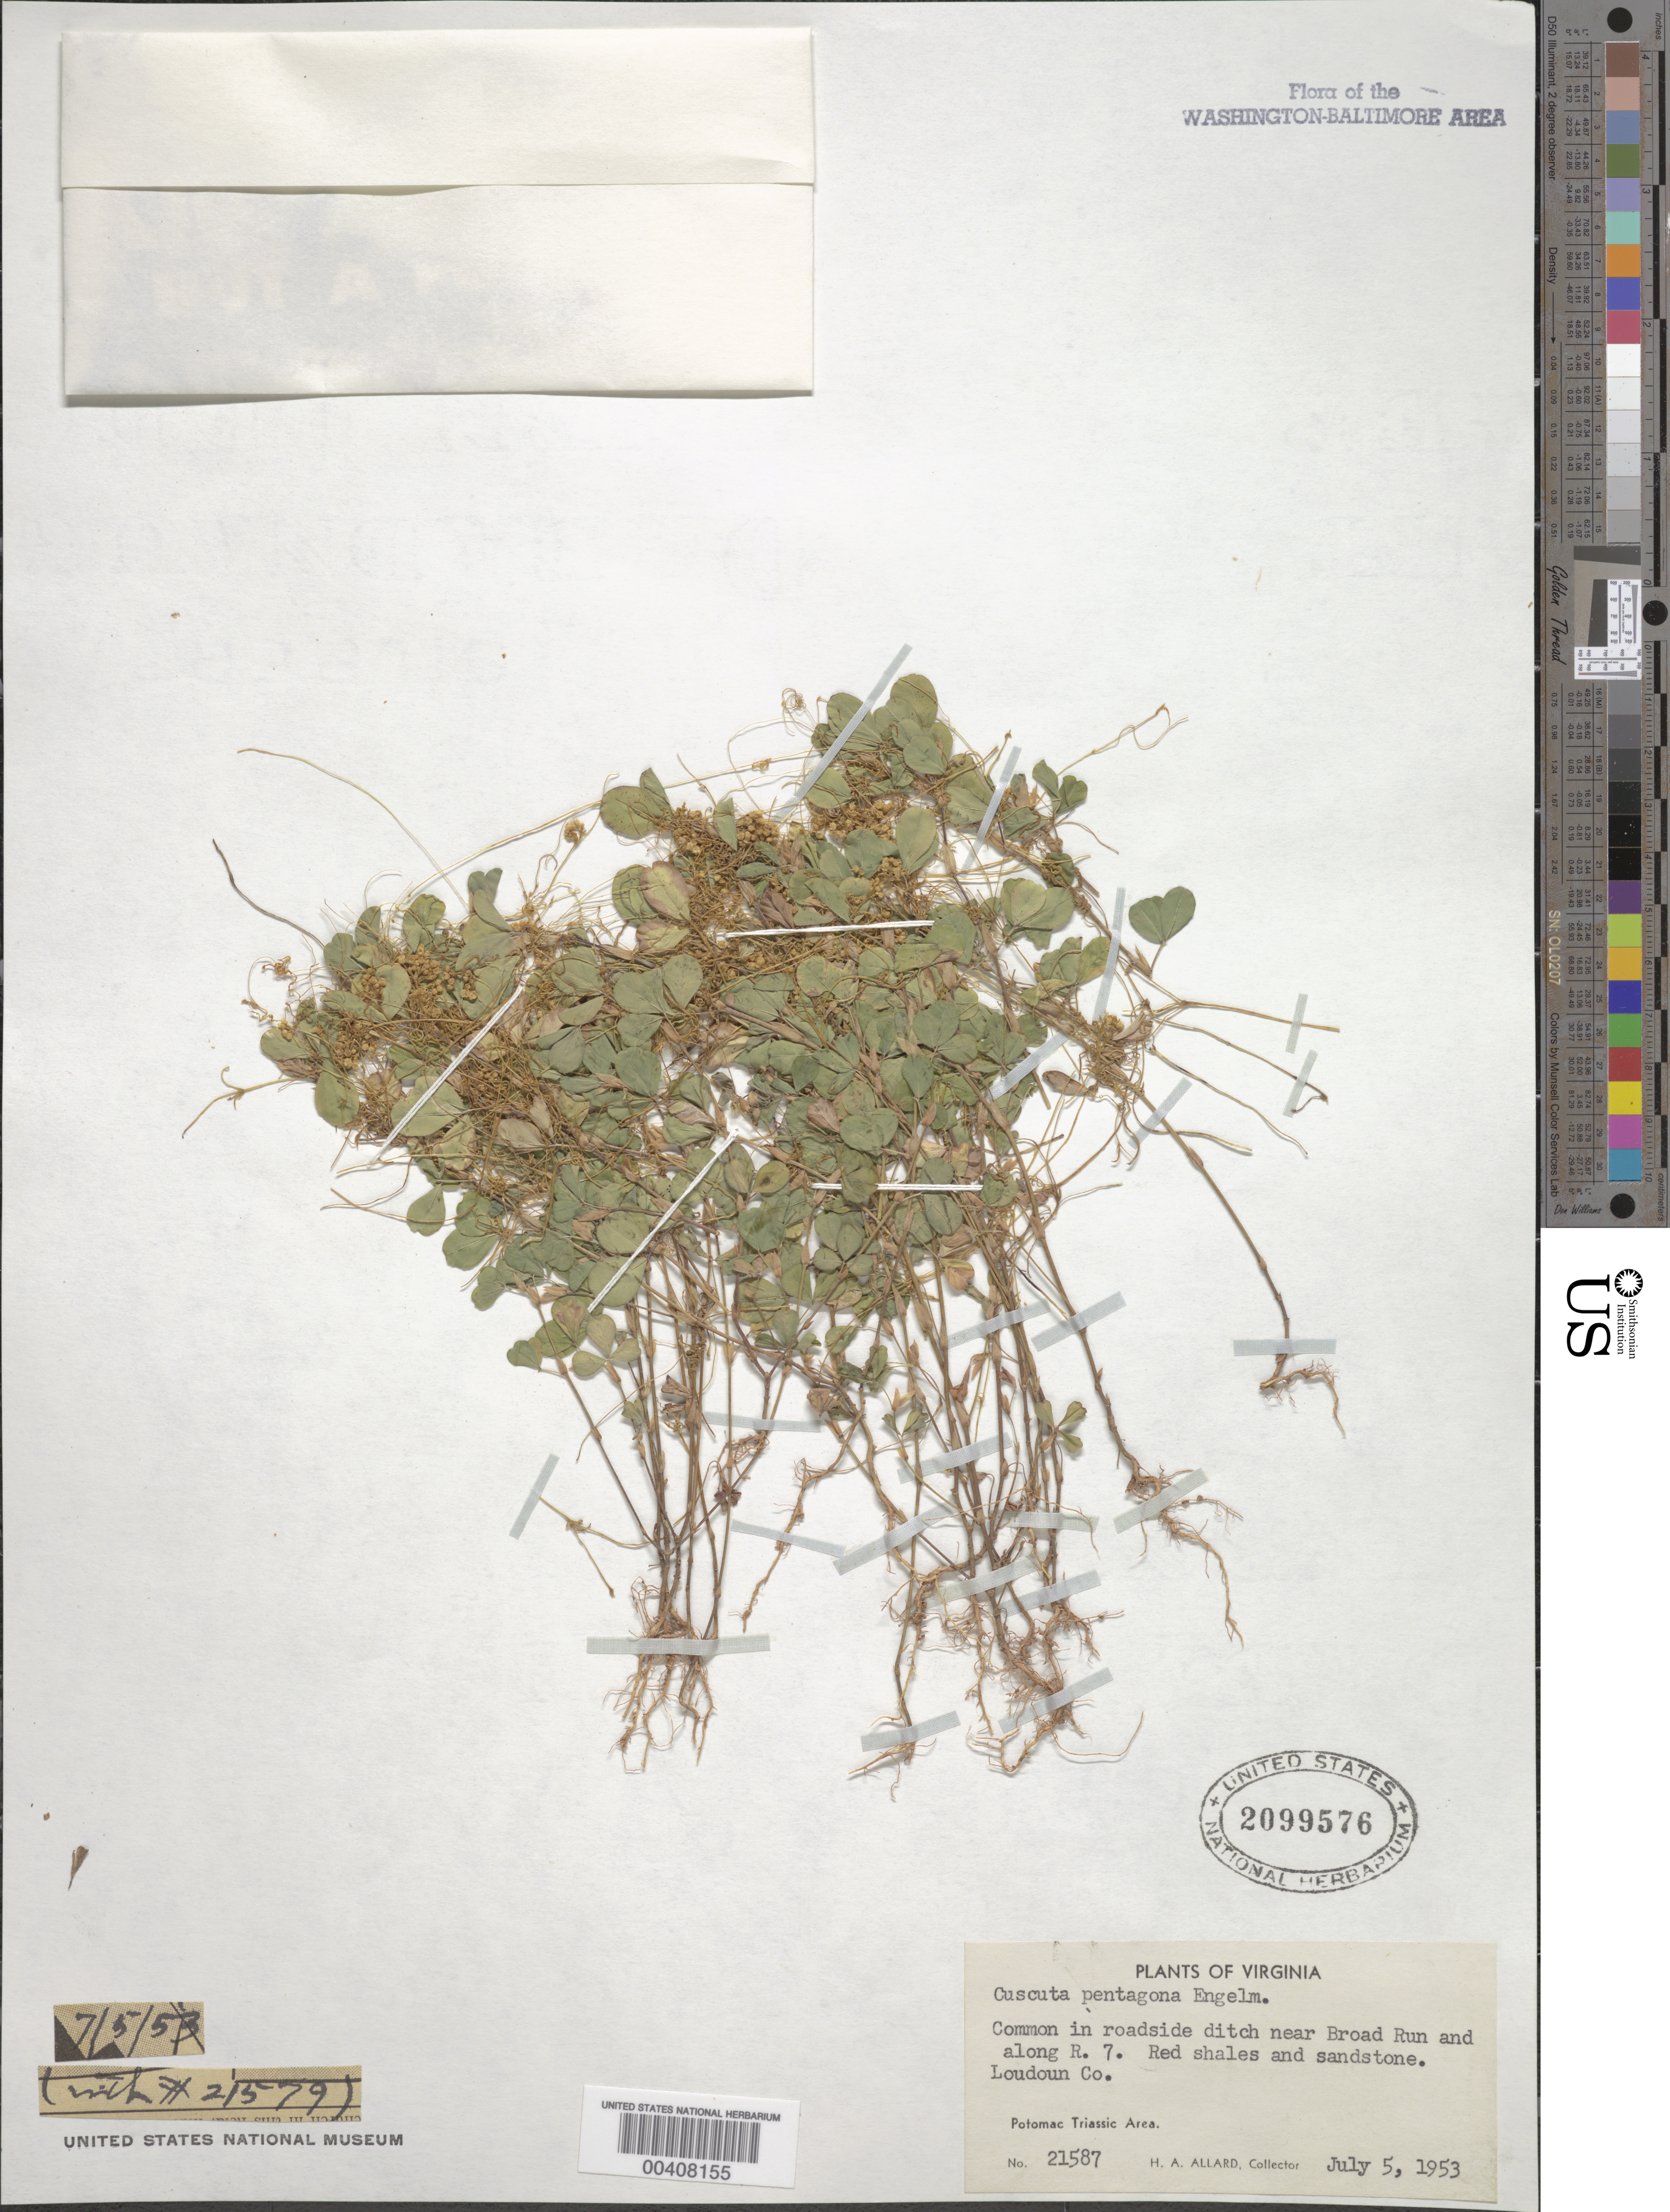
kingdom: Plantae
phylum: Tracheophyta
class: Magnoliopsida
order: Solanales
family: Convolvulaceae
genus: Cuscuta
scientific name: Cuscuta pentagona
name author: Engelm.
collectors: H. A. Allard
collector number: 21587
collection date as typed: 05 Jul 1953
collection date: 1953-07-05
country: United States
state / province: Virginia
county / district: Loudoun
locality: Broad Run and along R. 7, Potomac Triassic Area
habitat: Roadside ditch, red shales and sandstone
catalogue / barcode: US 2099576